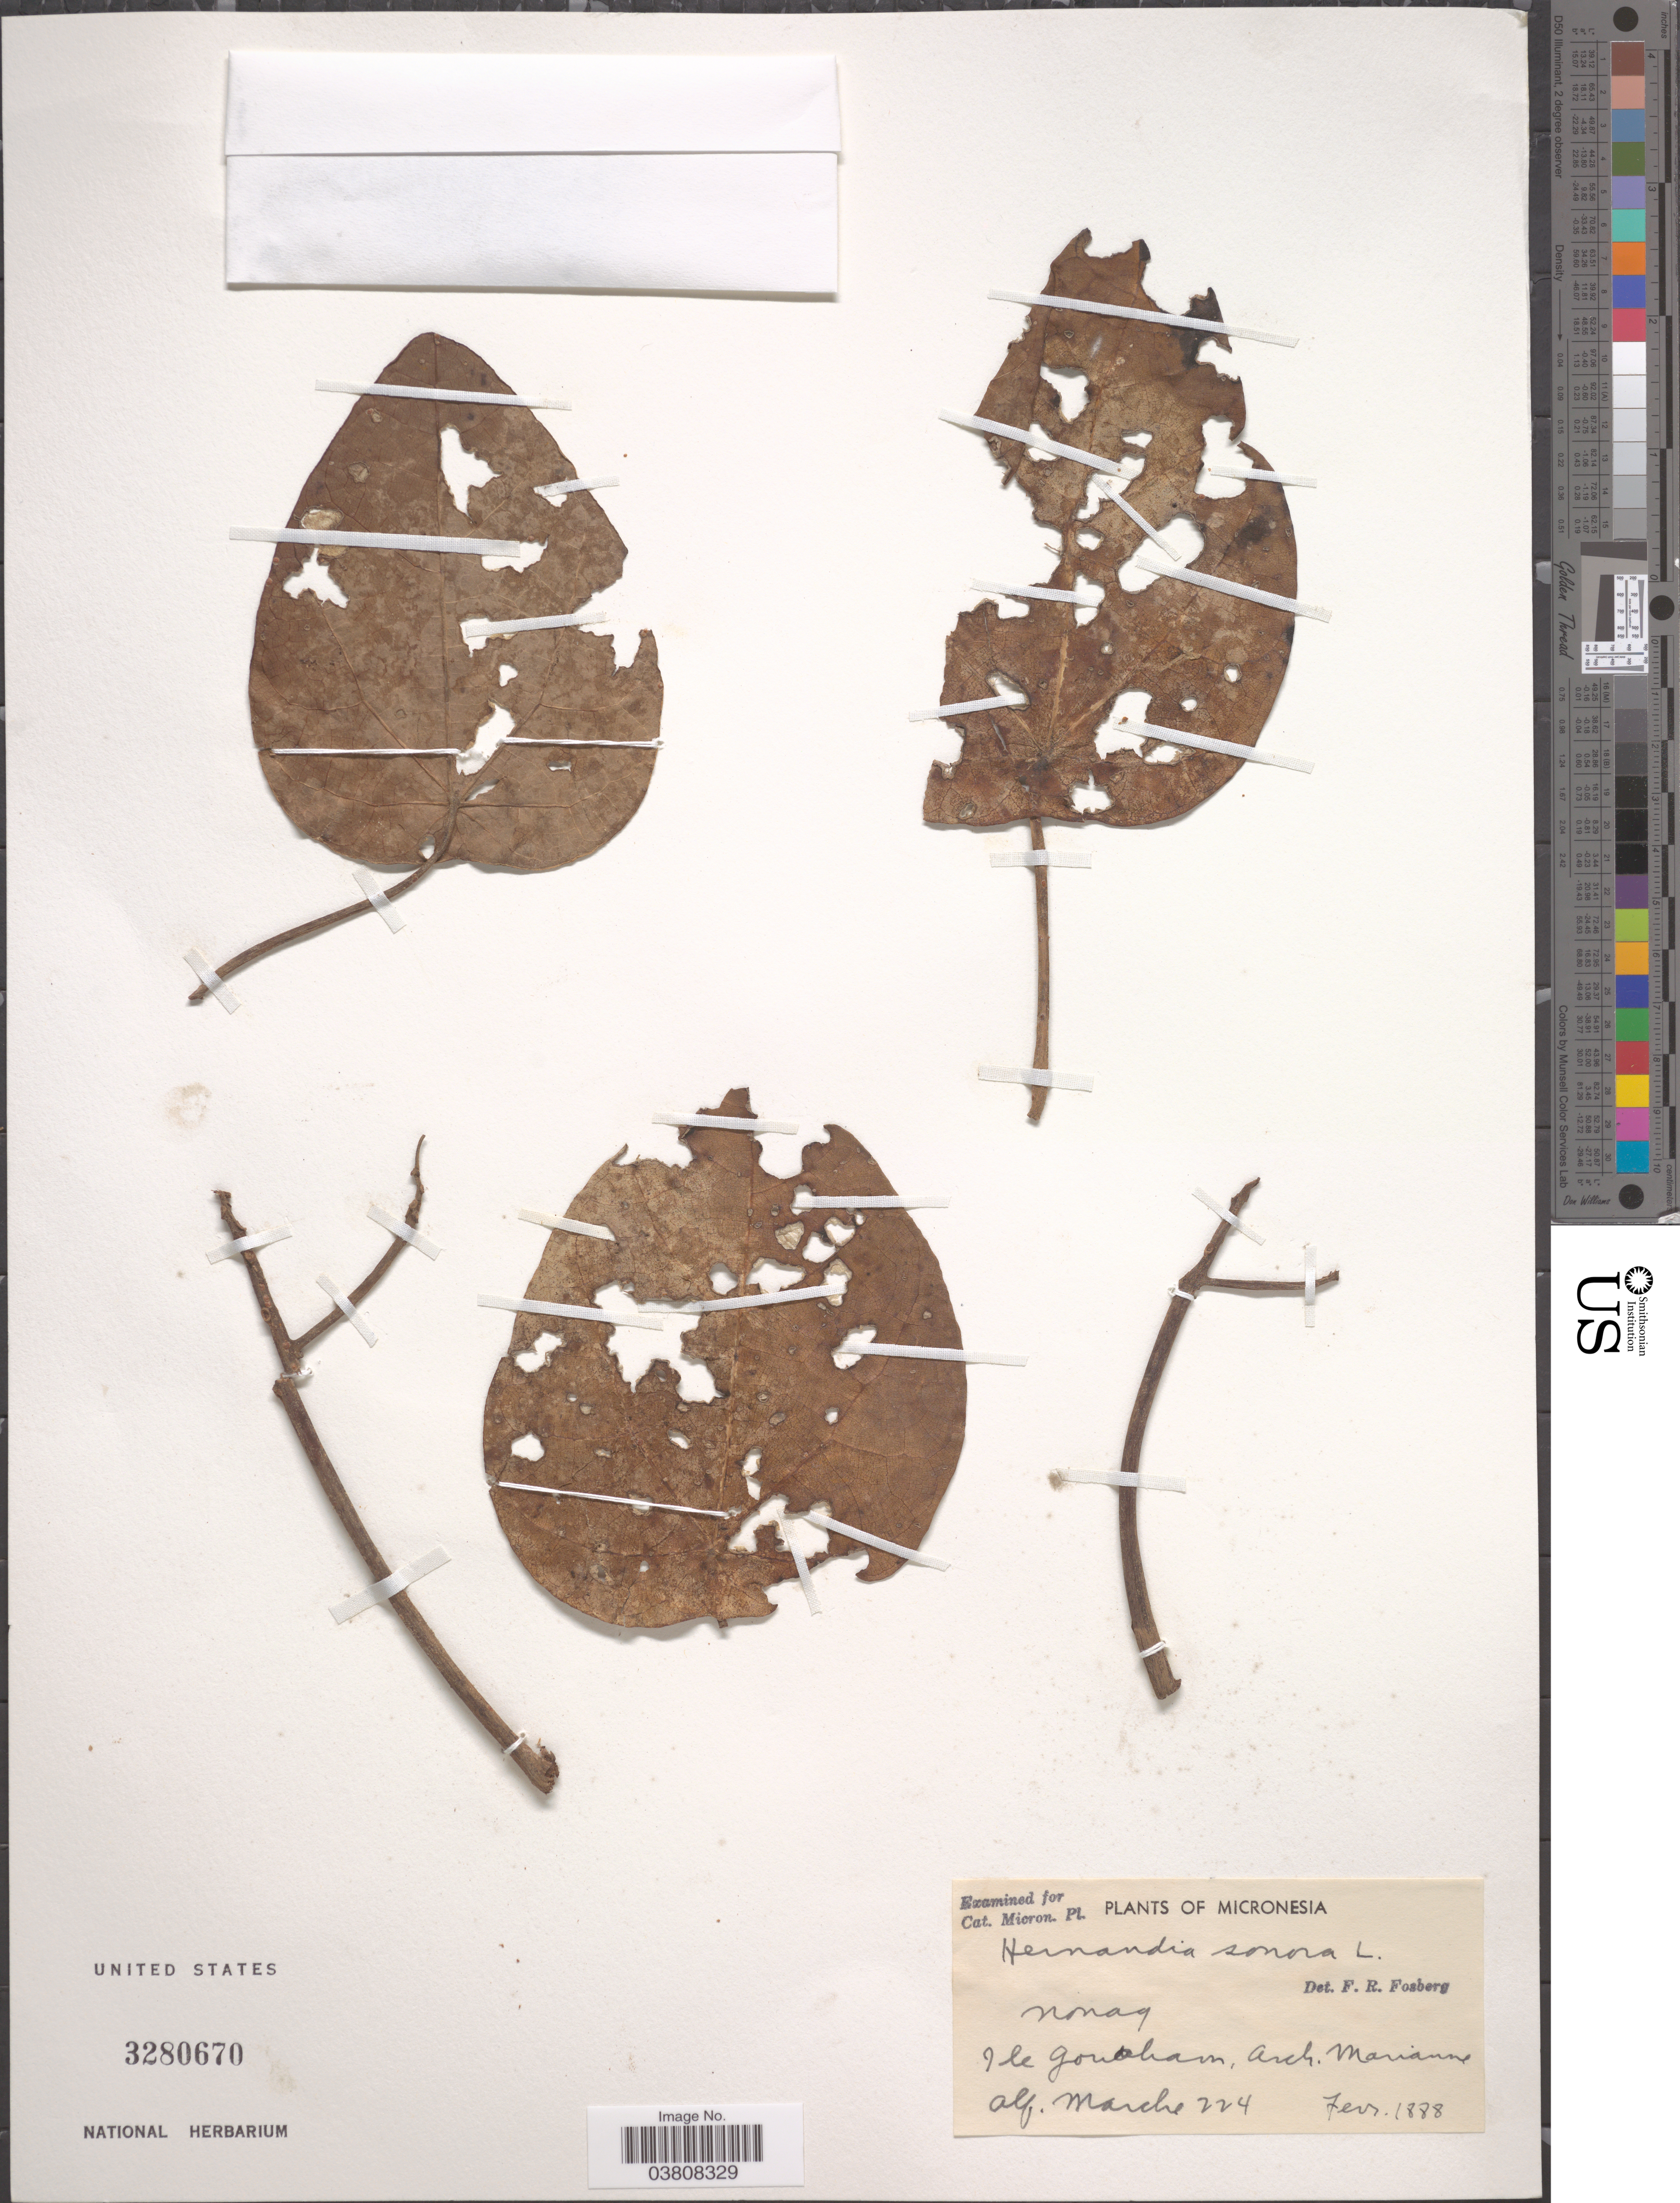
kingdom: Plantae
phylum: Tracheophyta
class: Magnoliopsida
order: Laurales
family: Hernandiaceae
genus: Hernandia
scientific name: Hernandia nymphaeifolia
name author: (C. Presl) Kubitzki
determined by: Strong, Mark T., (BOT), Smithsonian Institution - National Museum of Natural History (UNITED STATES)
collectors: A. Marche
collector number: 224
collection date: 1888-02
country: Guam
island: Guam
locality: Micronesia. Nanay. Ile Gouaham, Arch. Marianne.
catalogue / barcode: US 3280670